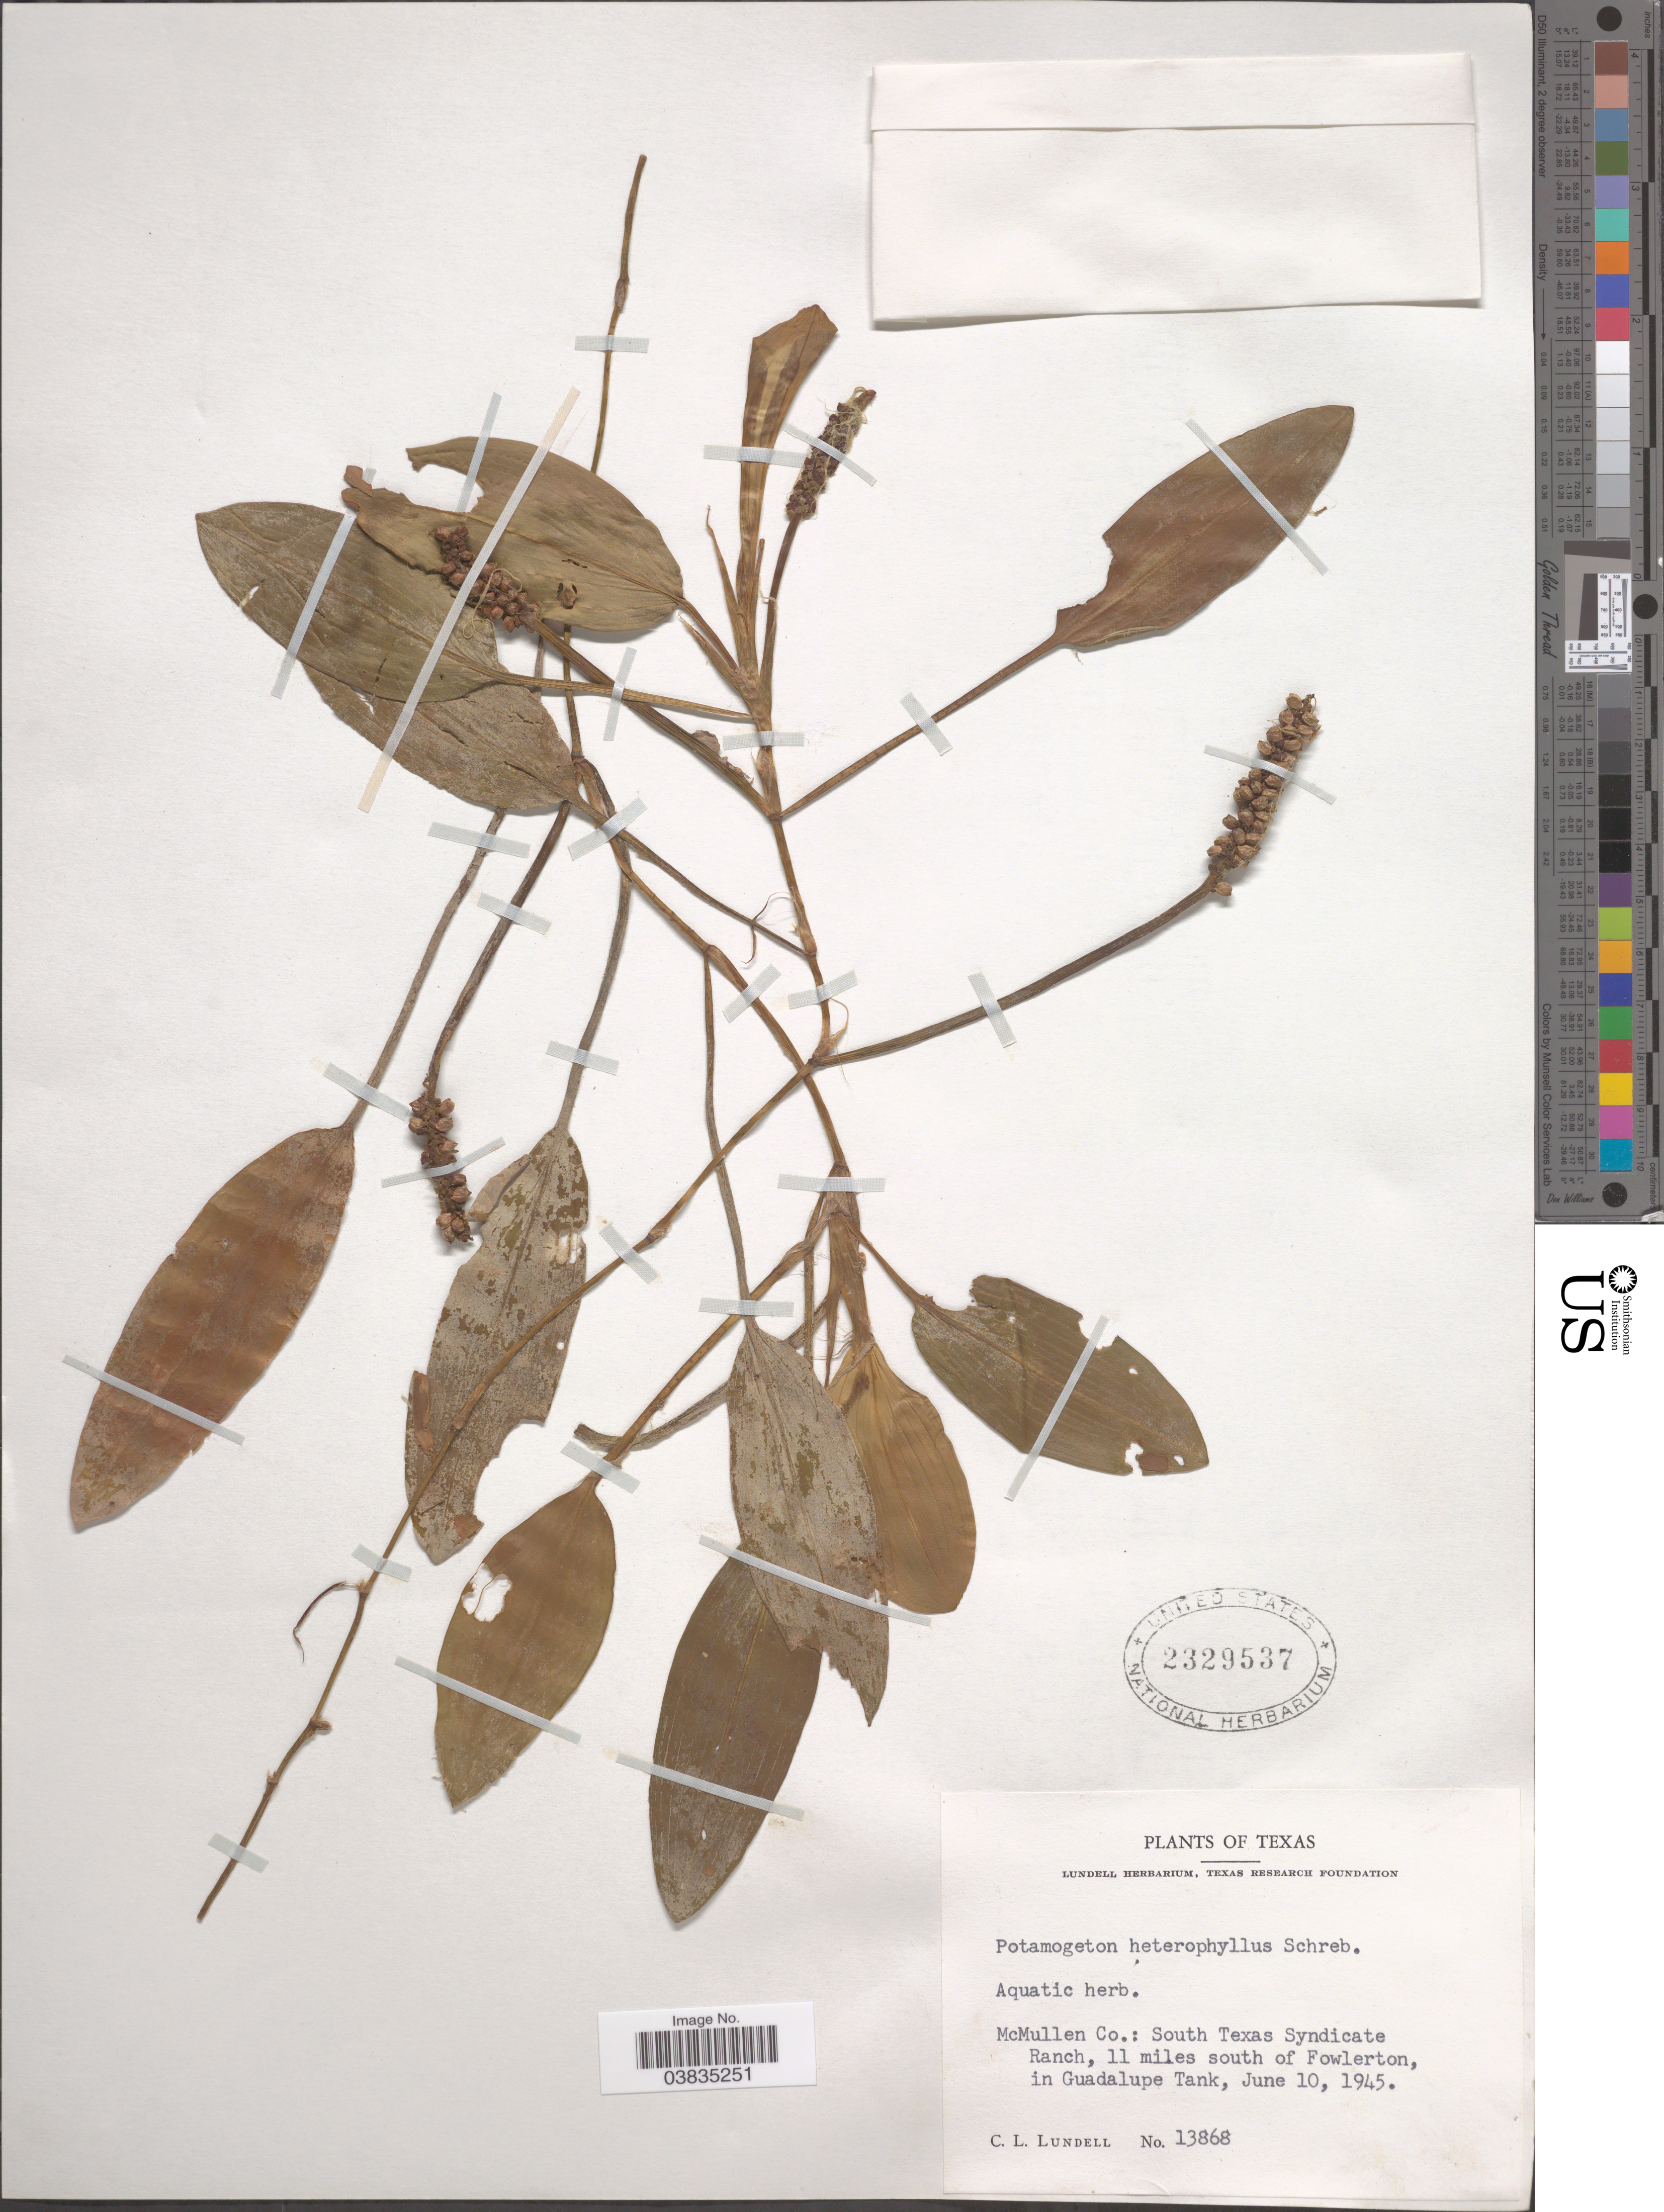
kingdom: Plantae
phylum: Tracheophyta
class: Liliopsida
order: Alismatales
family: Potamogetonaceae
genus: Potamogeton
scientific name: Potamogeton nodosus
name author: Poir.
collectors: C. L. Lundell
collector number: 13868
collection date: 1945-06-10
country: United States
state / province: Texas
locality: McMullen Co.: South Texas Syndicate Ranch, 11 miles south of Fowlerton, in Guadalupe Tank.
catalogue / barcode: US 2329537